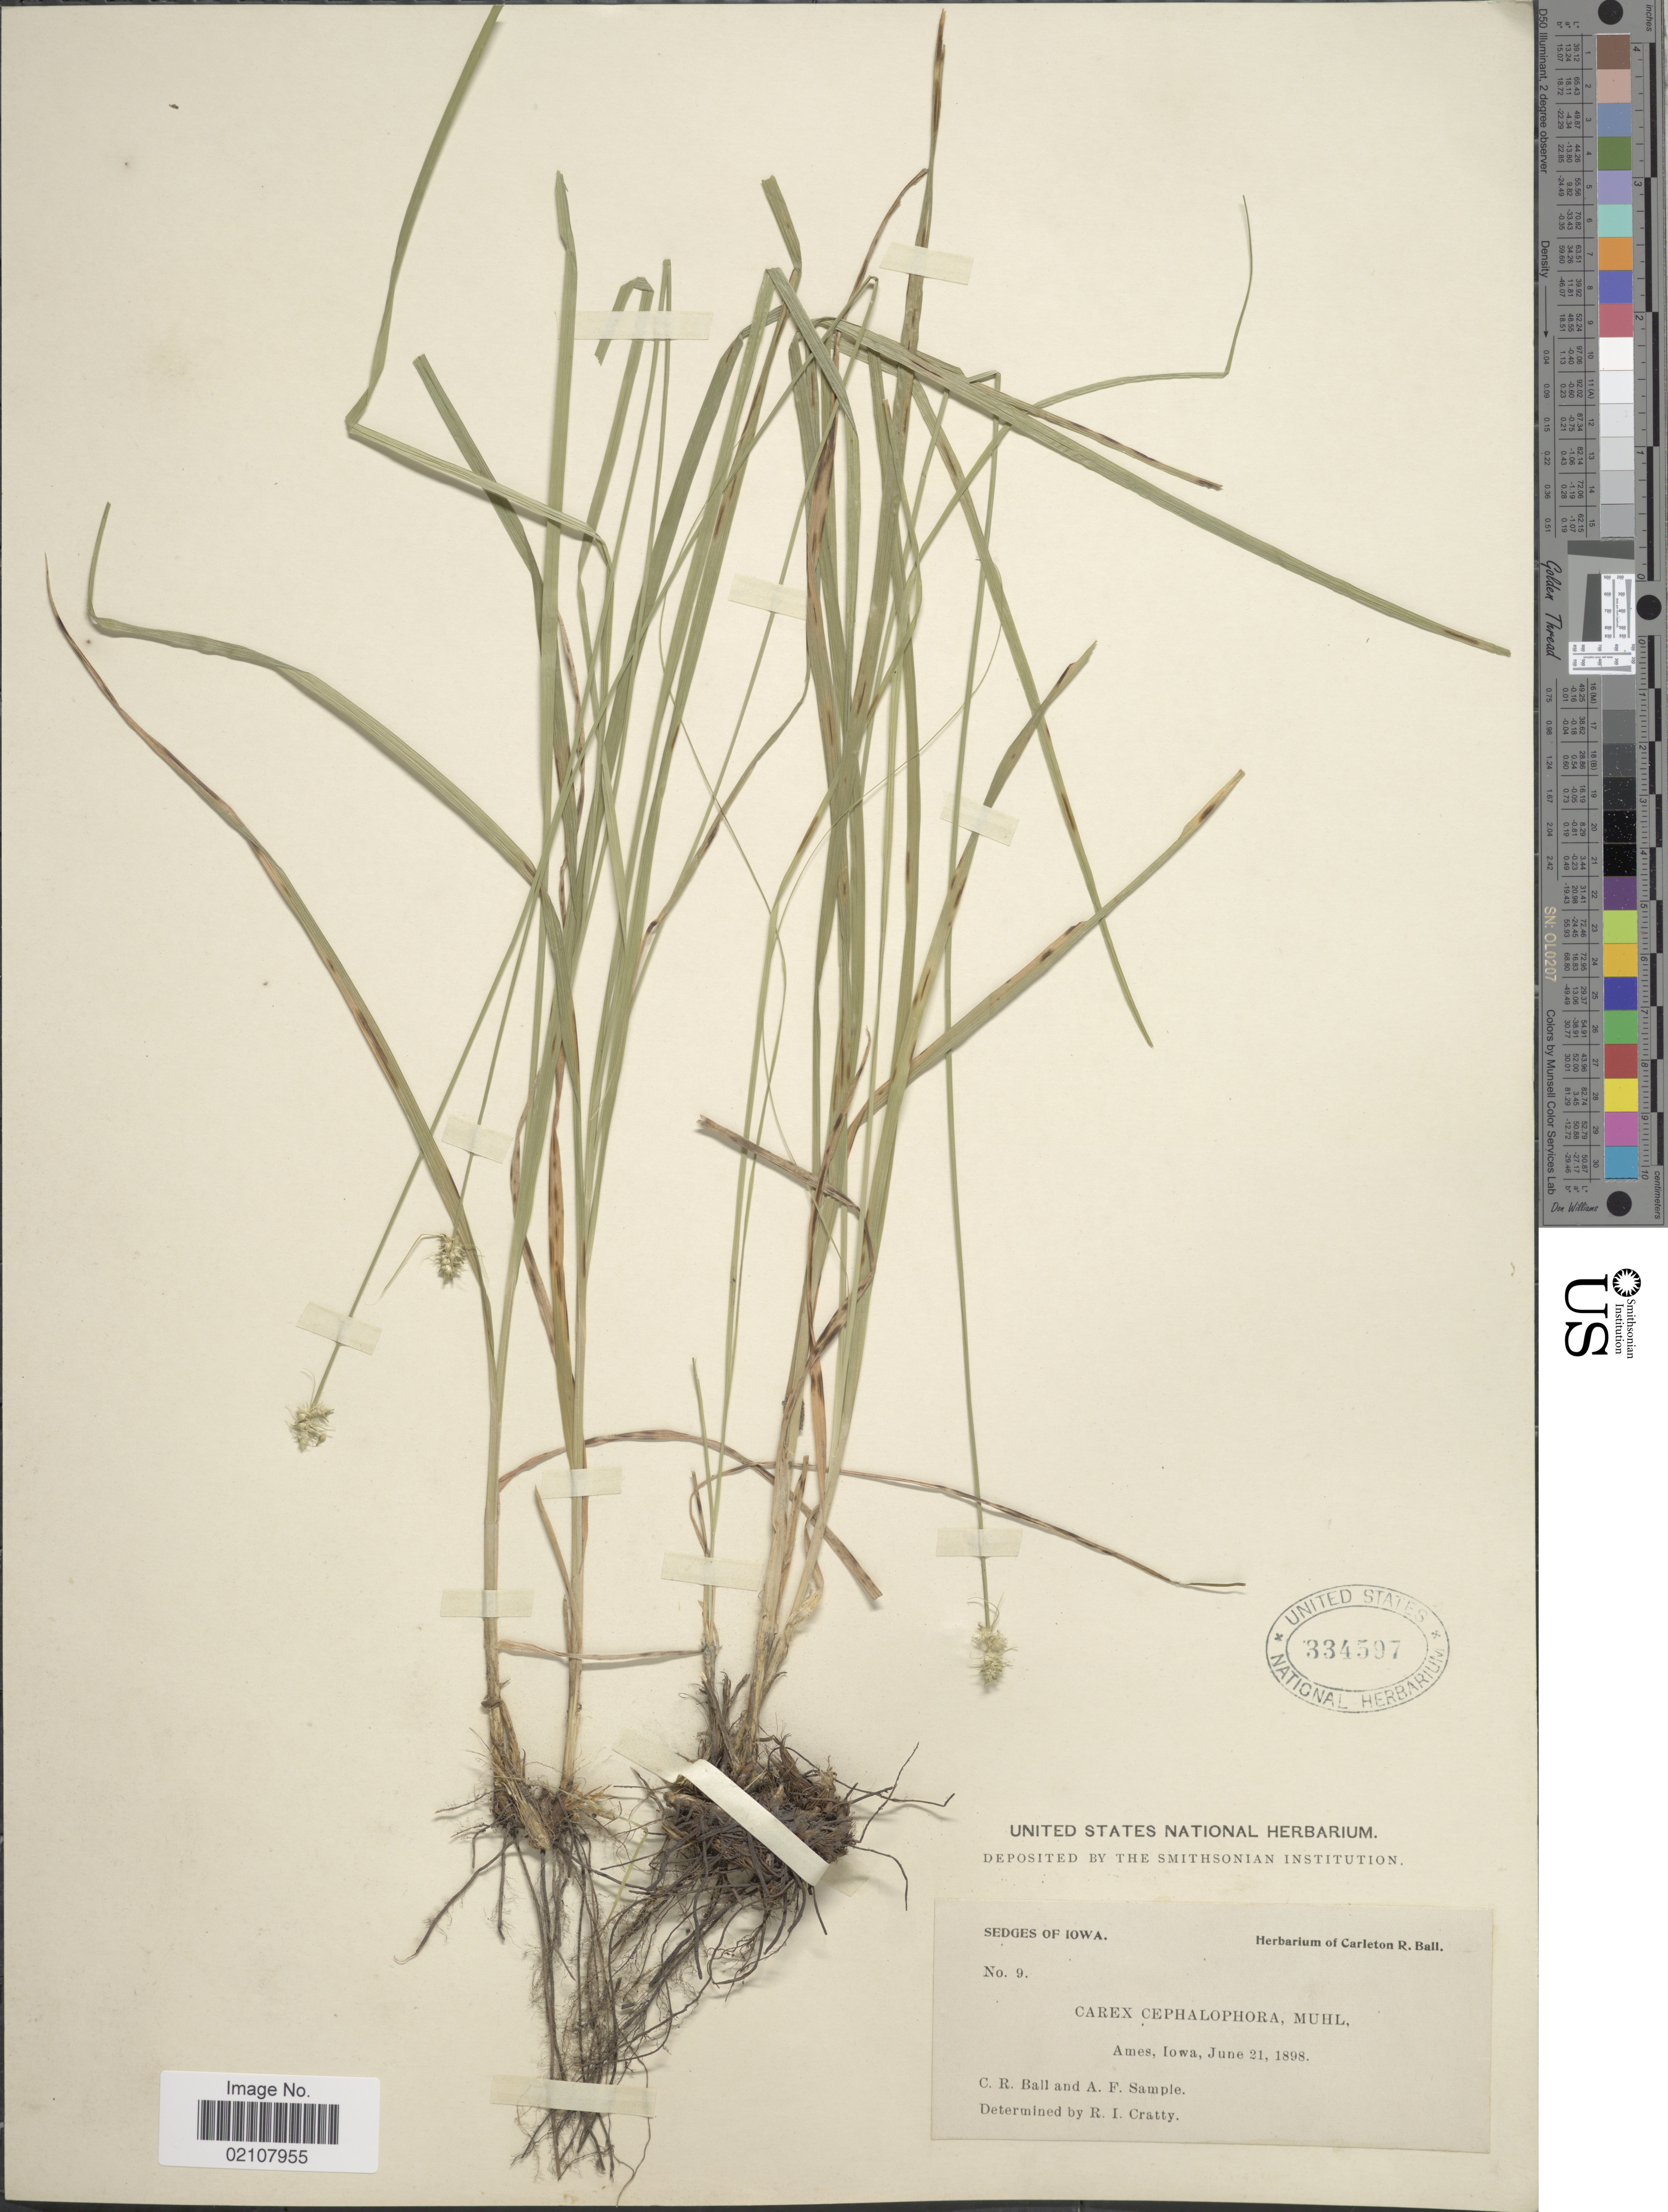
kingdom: Plantae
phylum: Tracheophyta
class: Liliopsida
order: Poales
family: Cyperaceae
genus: Carex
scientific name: Carex cephalophora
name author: Muhl. ex Willd.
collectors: C. R. Ball & A. Sample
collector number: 9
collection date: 1898-06-21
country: United States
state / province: Iowa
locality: Sedge of Iowa, Ames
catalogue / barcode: US 334597